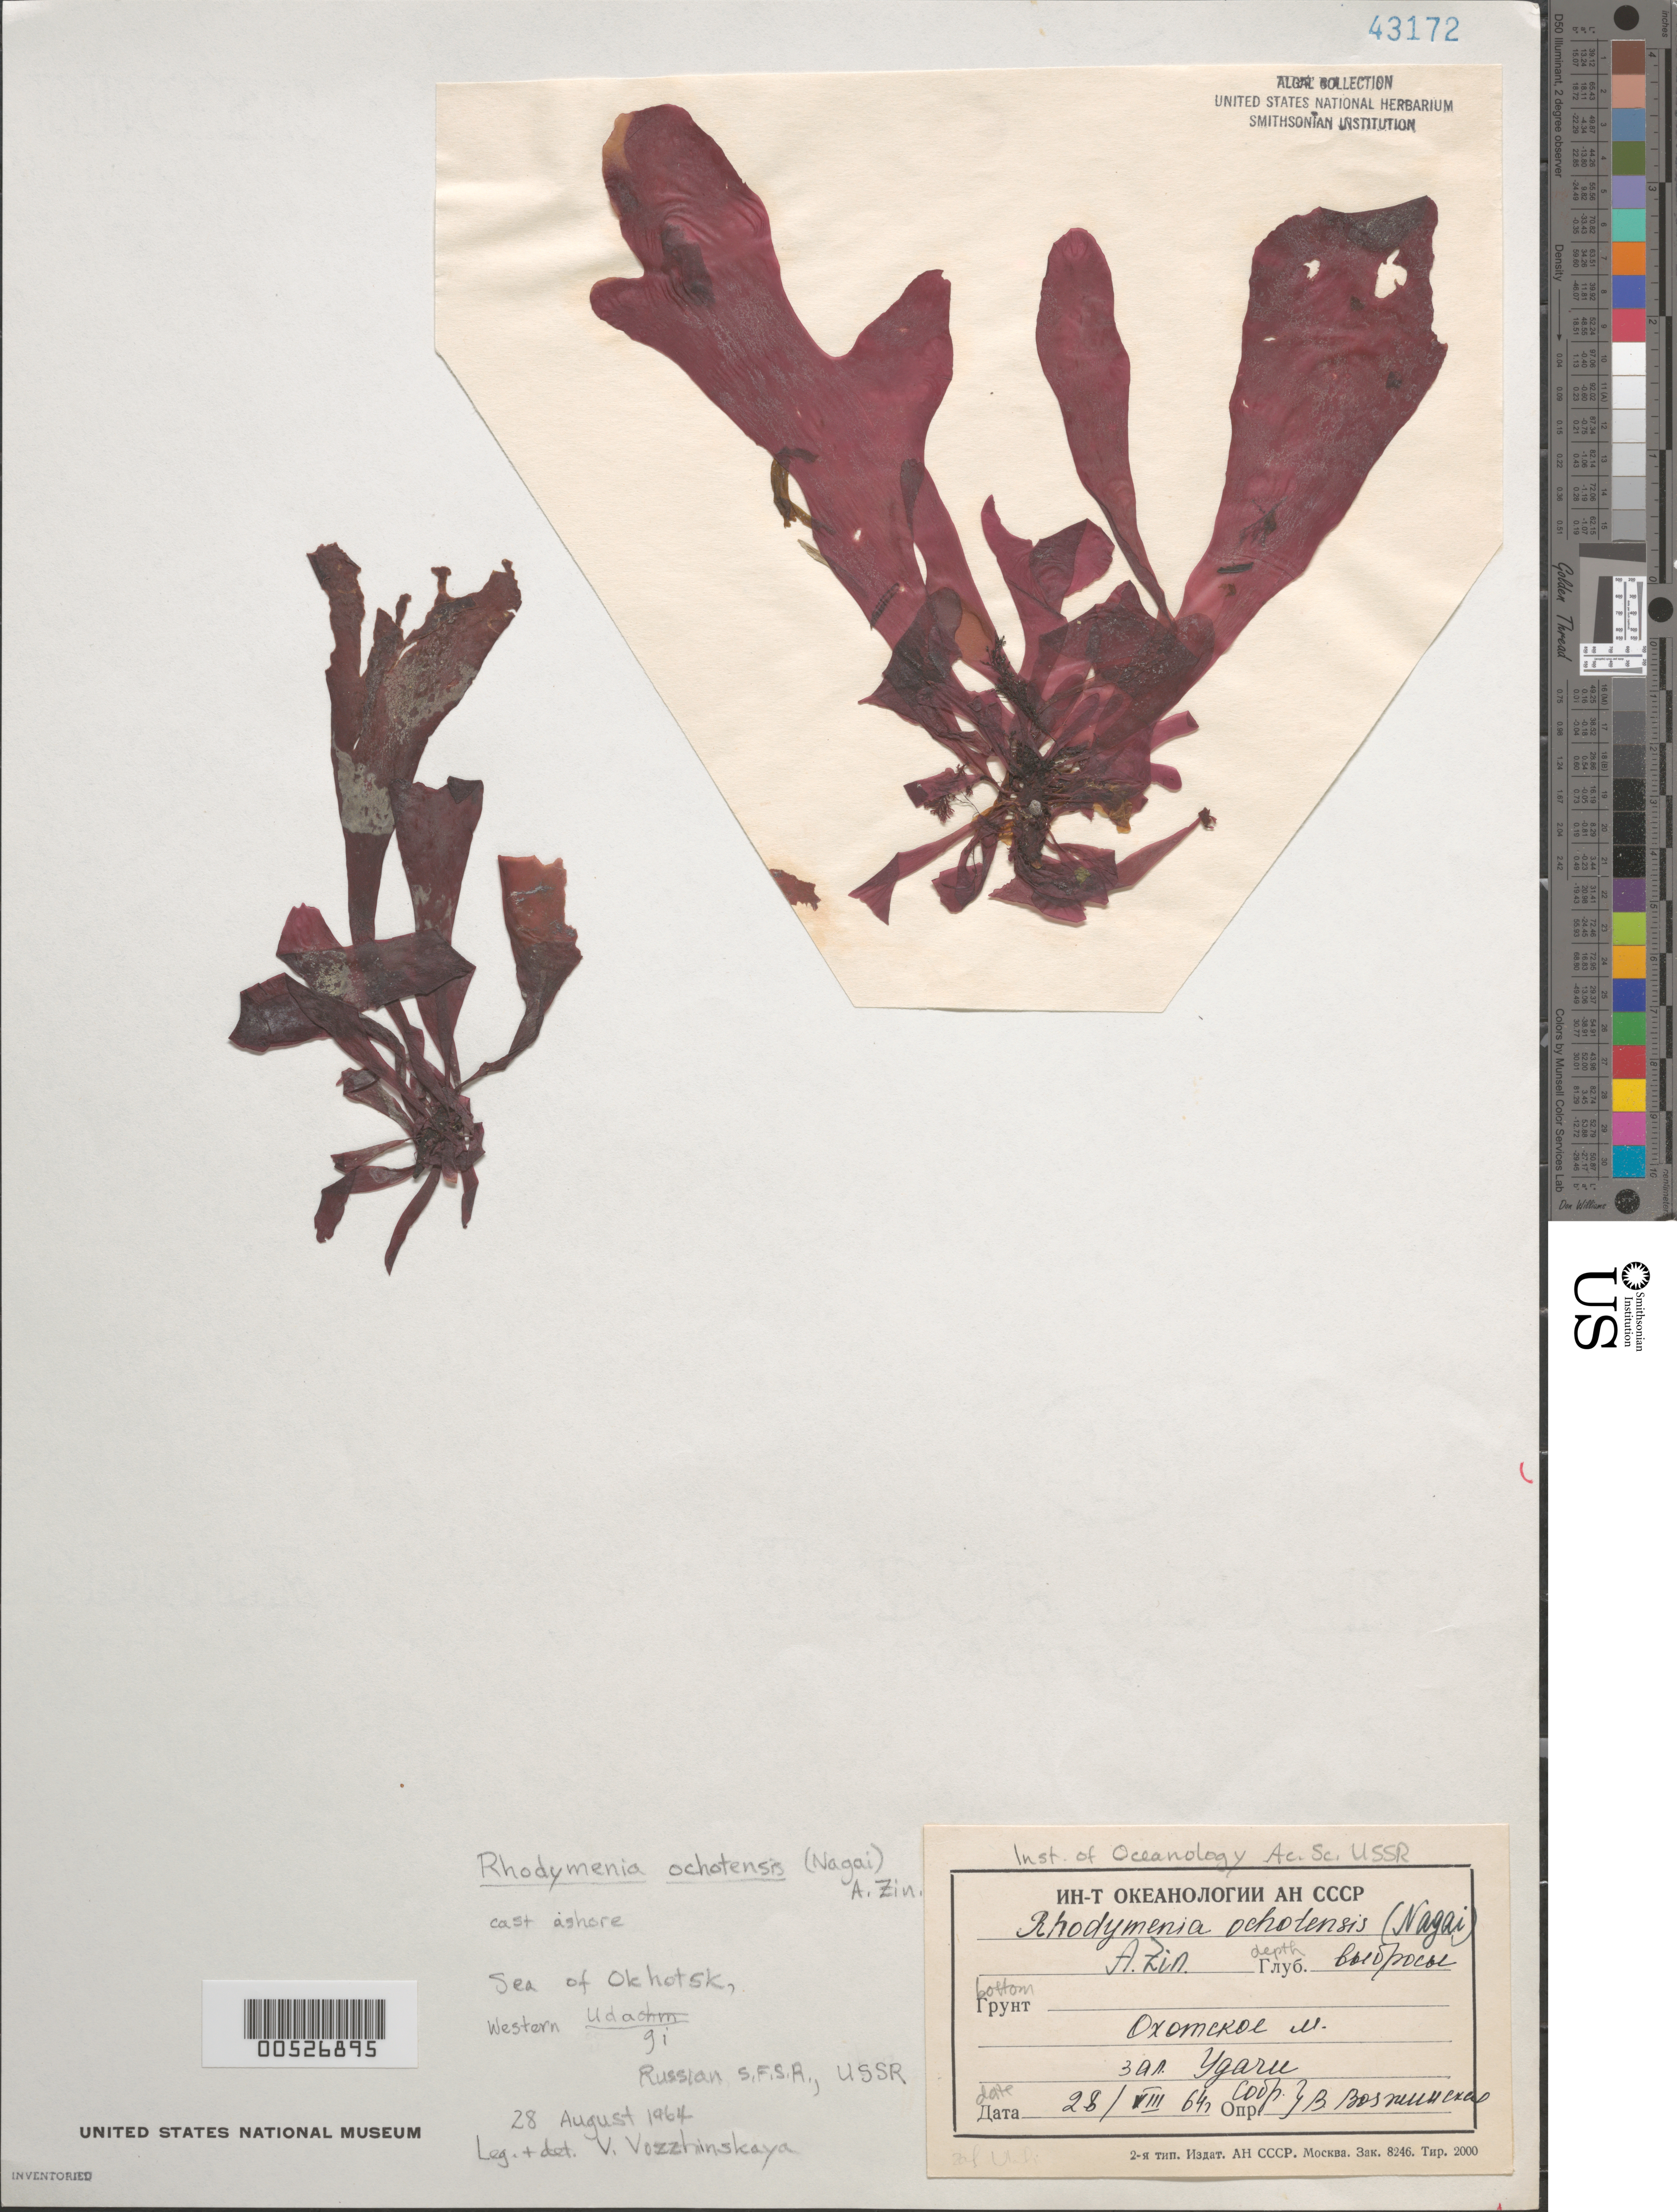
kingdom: Plantae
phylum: Rhodophyta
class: Florideophyceae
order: Rhodymeniales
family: Rhodymeniaceae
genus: Rhodymenia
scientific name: Rhodymenia ochotensis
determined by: Vozzhinskaya, V.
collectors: V. Vozzhinskaya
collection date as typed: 28 Aug 1964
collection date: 1964-08-28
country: Russian Federation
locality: Sea of Okhotsk, western Udagi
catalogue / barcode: US 43172